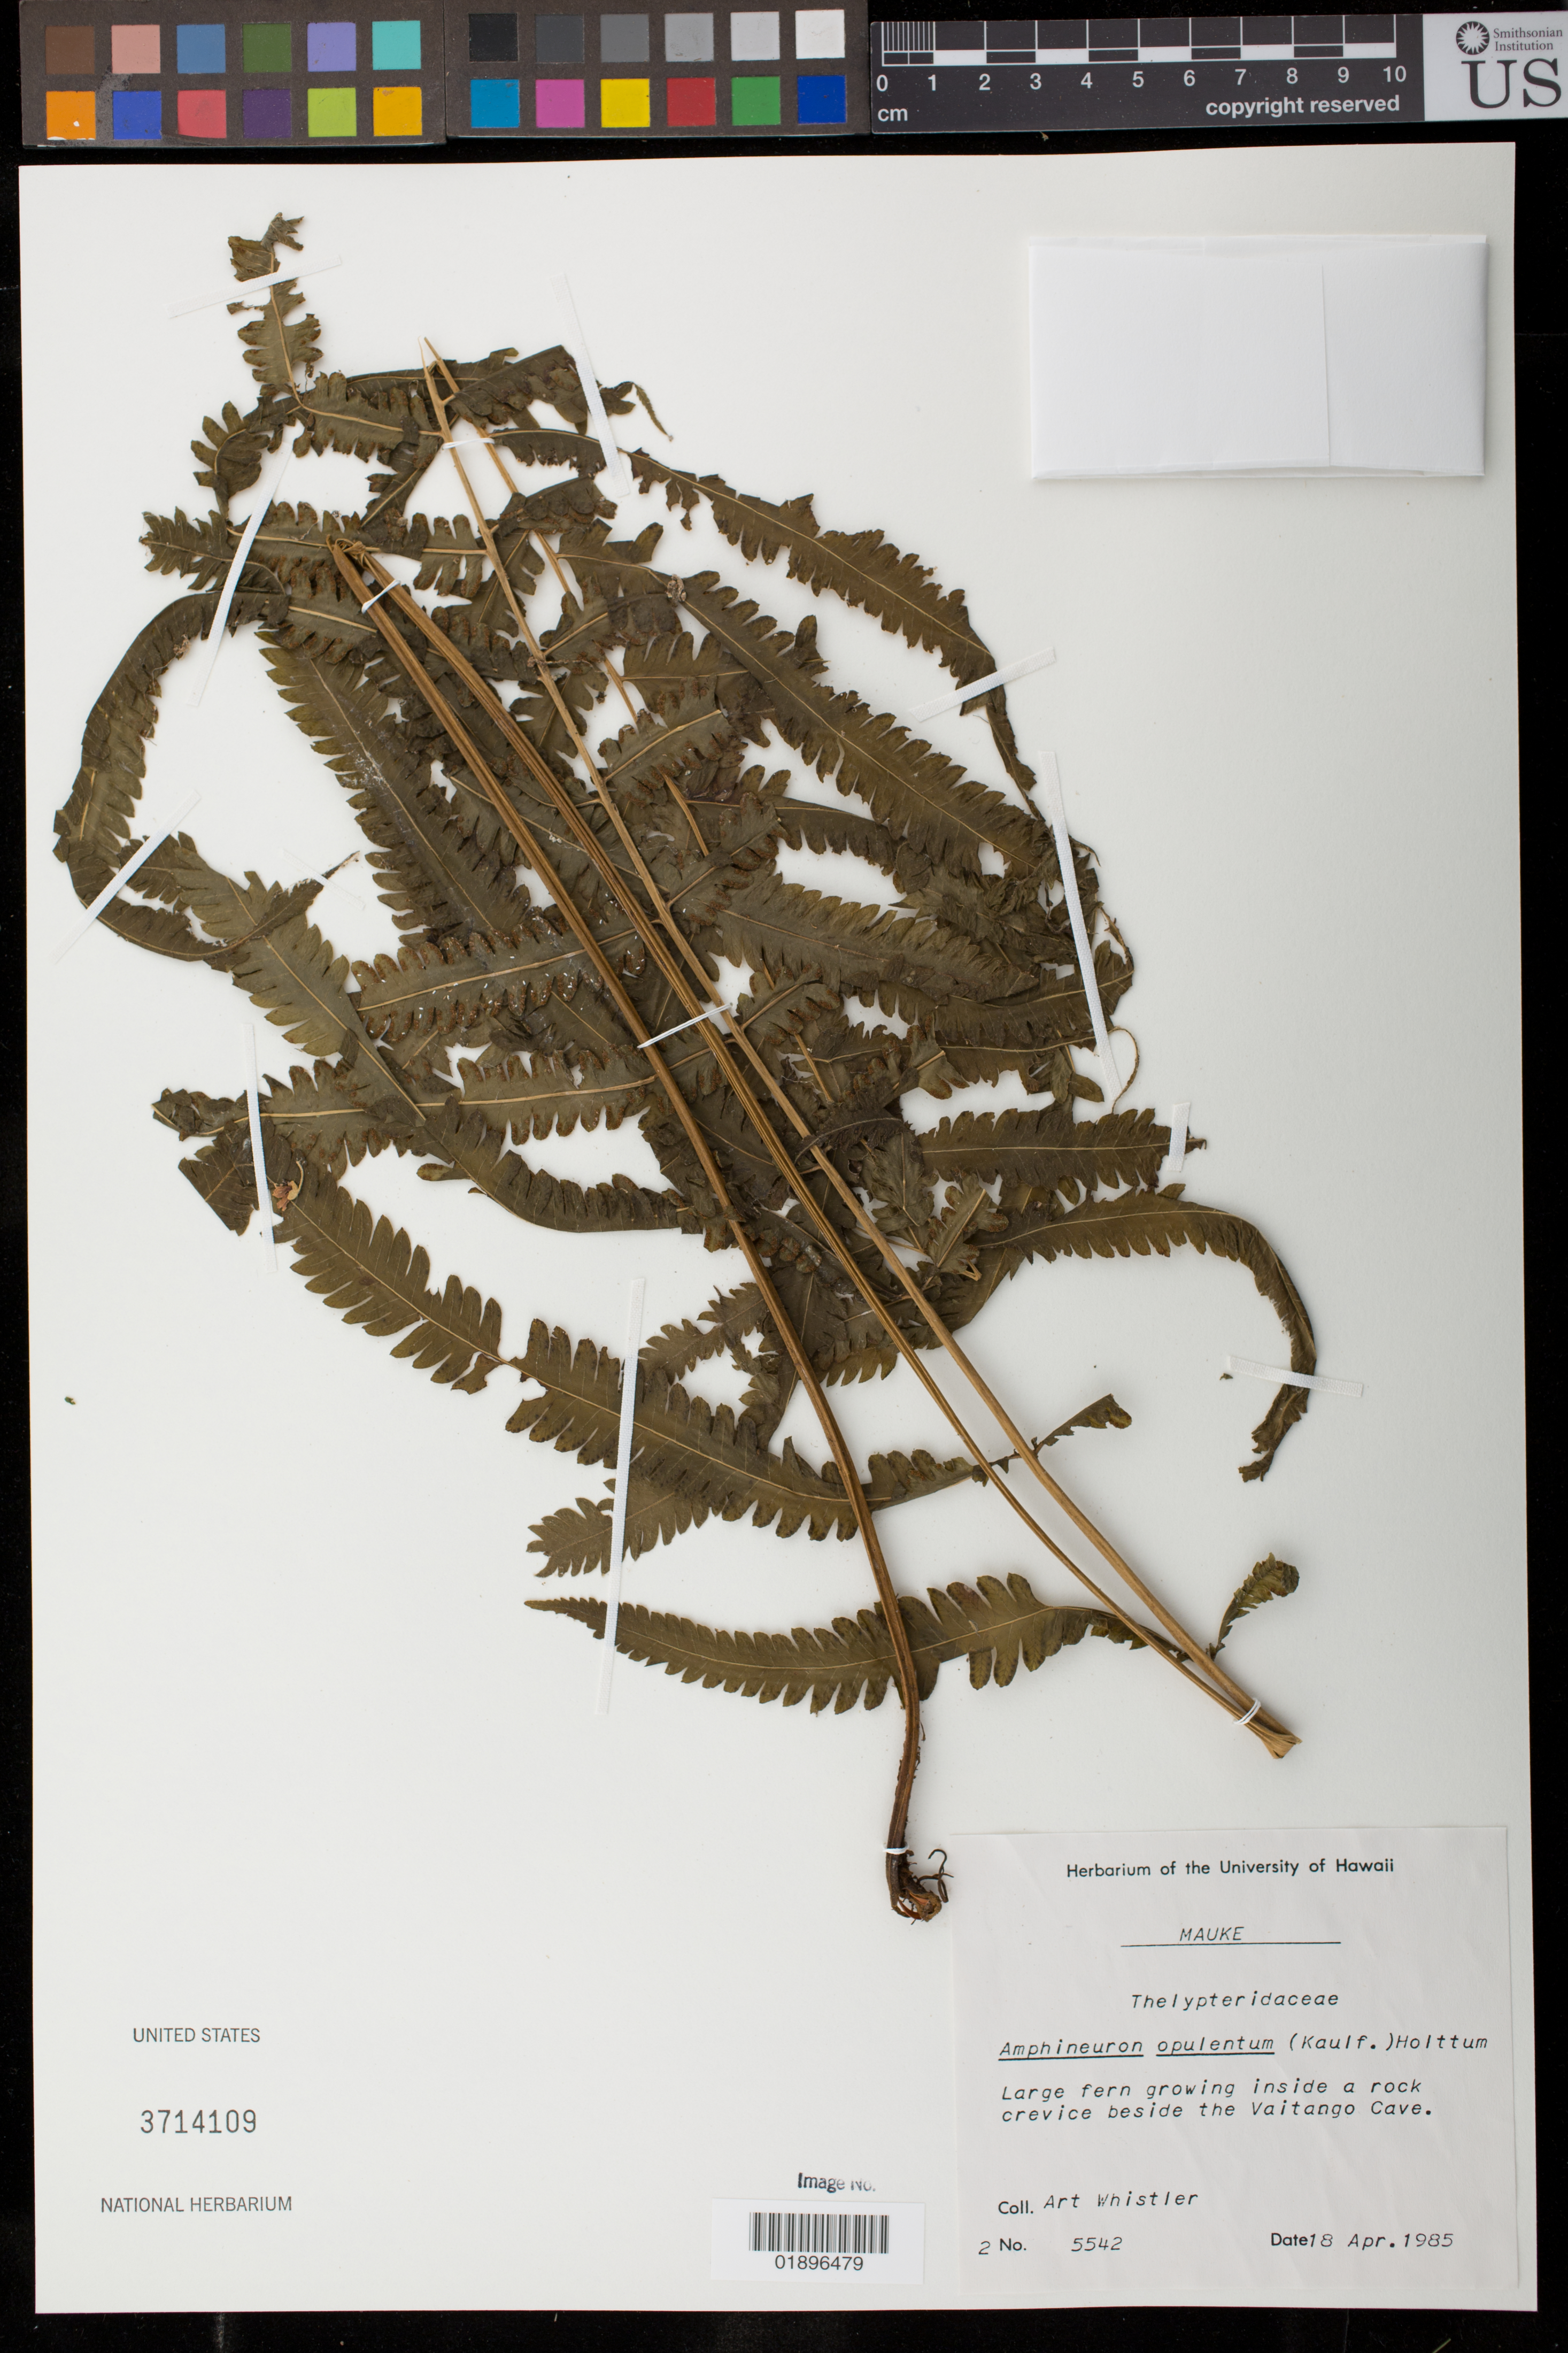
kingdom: Plantae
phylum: Tracheophyta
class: Polypodiopsida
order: Polypodiales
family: Thelypteridaceae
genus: Amphineuron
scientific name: Amphineuron opulentum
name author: (Kaulf.) Holttum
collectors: A. Whistler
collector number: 5542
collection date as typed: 18 Apr 1985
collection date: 1985-04-18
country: Cook Islands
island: Mauke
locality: Beside the Vaitango Cave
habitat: Inside a rock crevice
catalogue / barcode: US 3714109